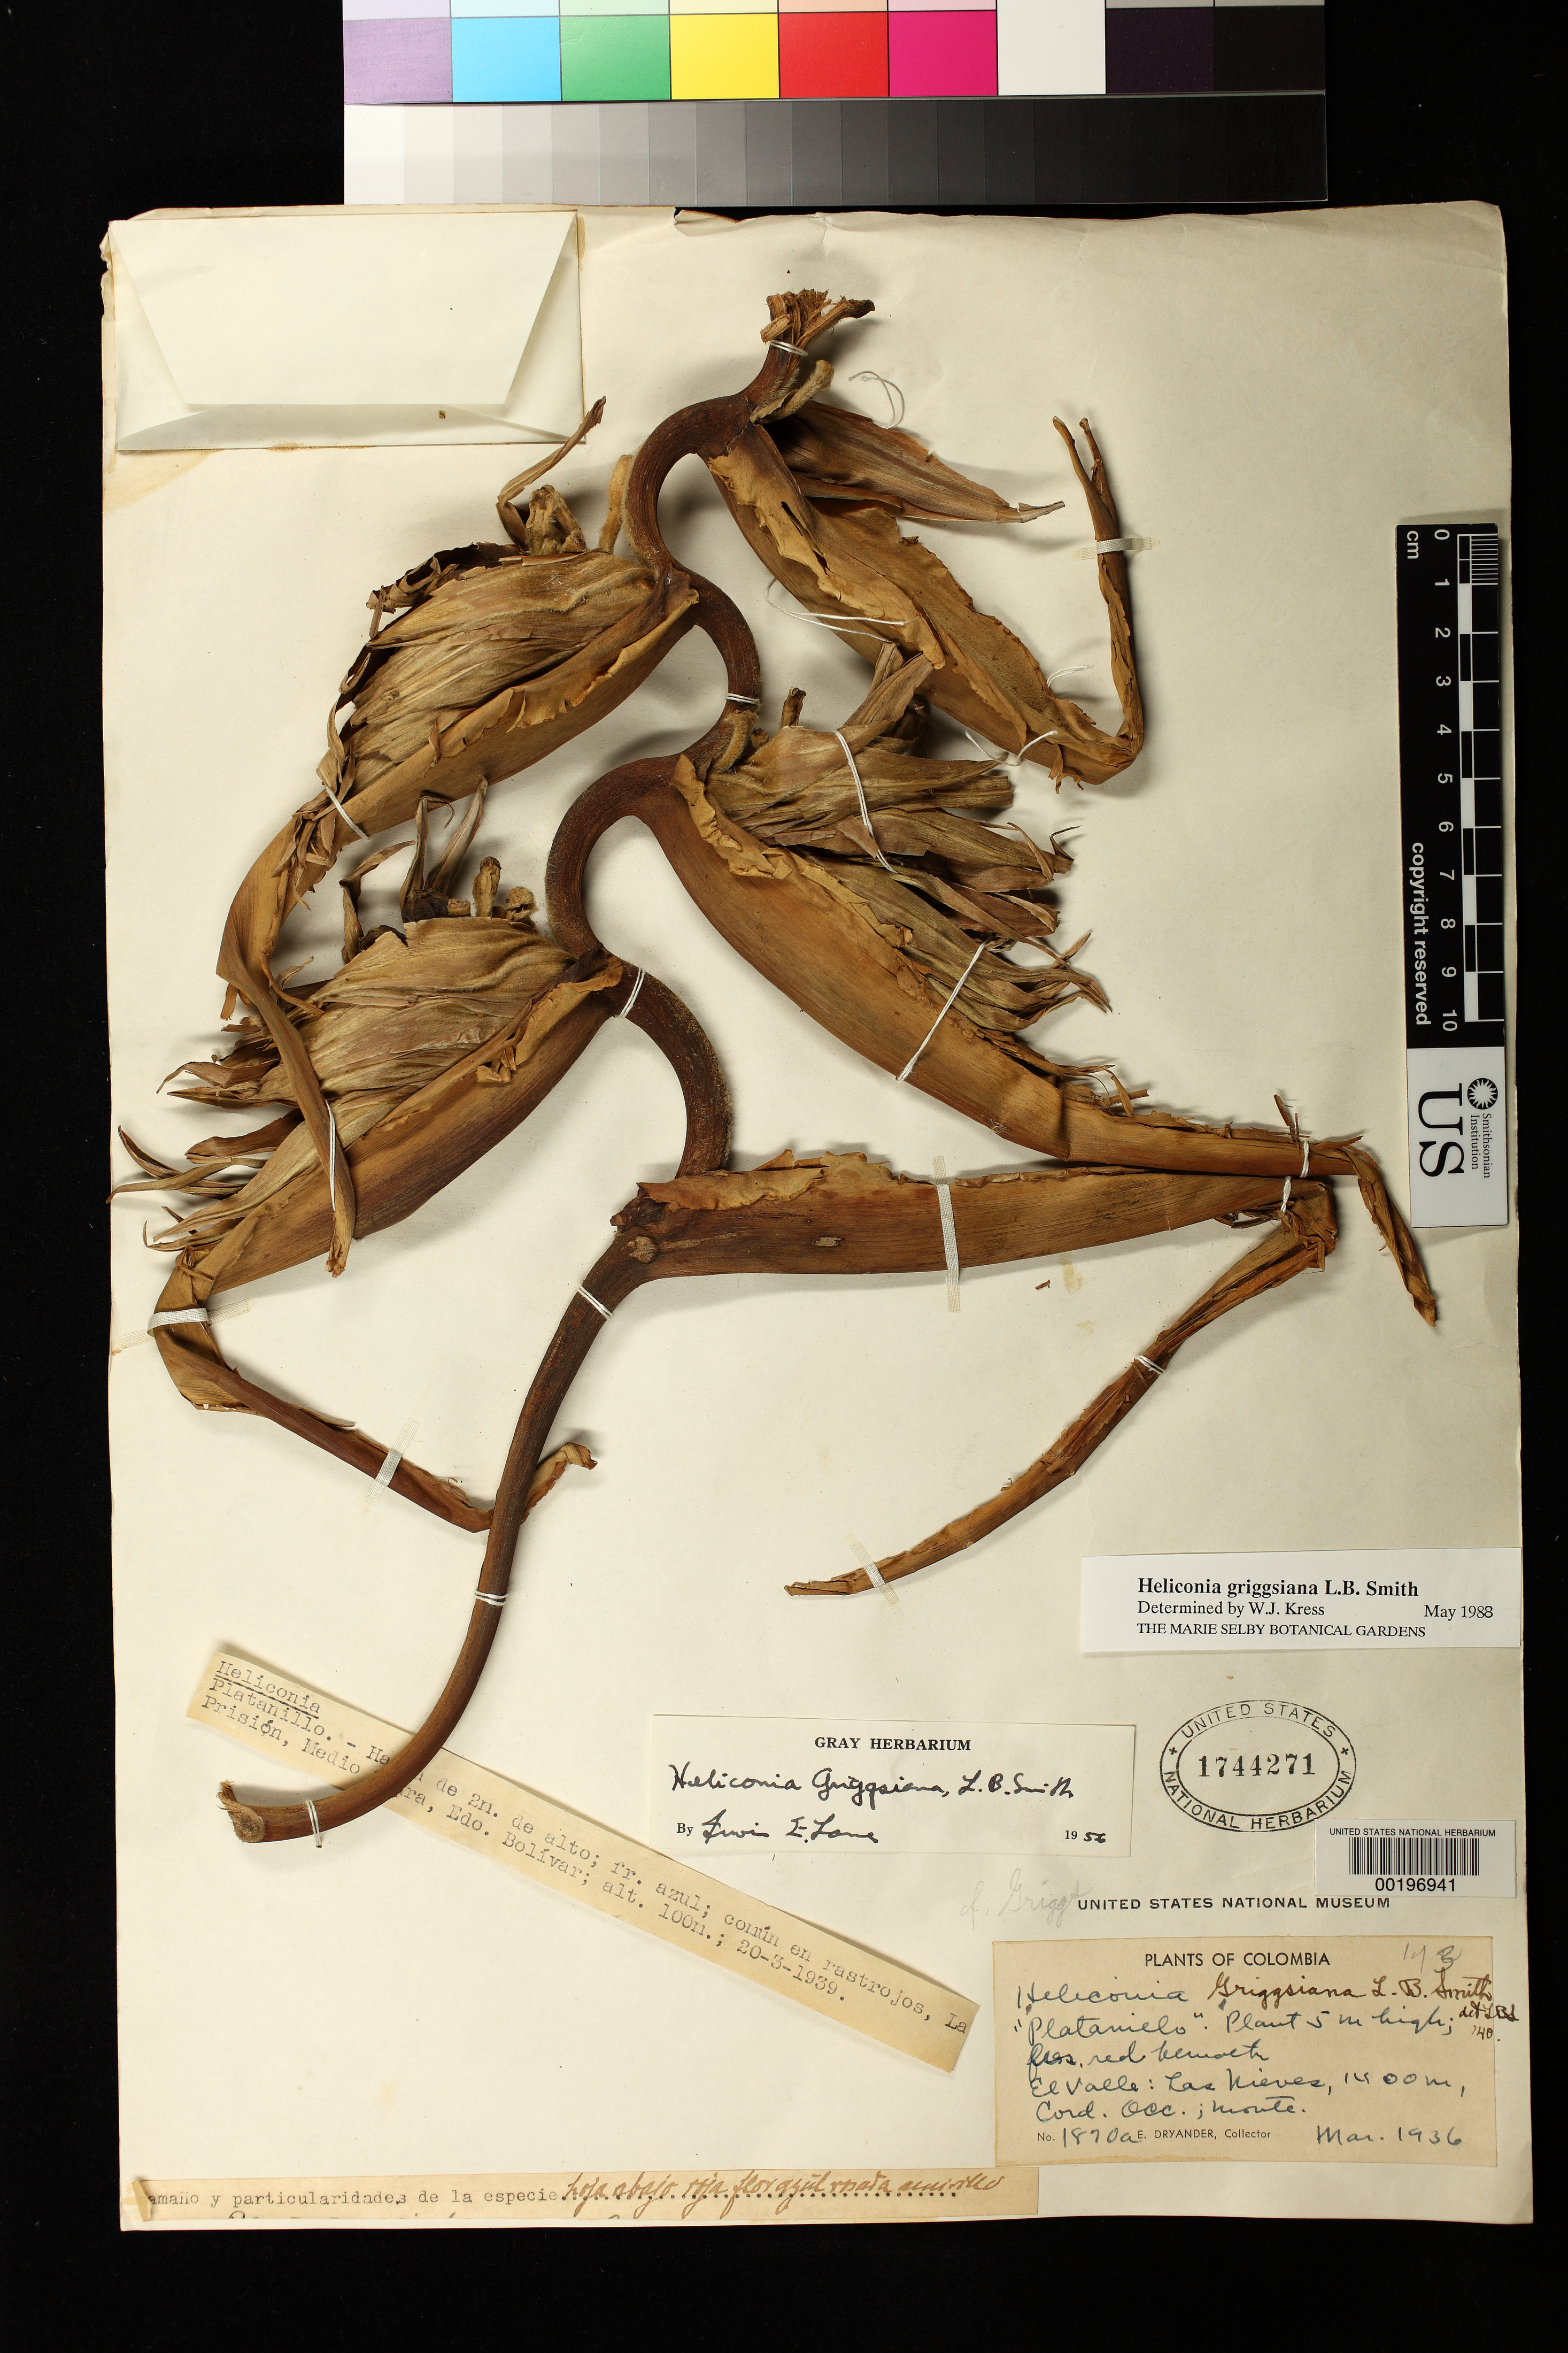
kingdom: Plantae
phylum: Tracheophyta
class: Liliopsida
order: Zingiberales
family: Heliconiaceae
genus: Heliconia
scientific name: Heliconia griggsiana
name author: L.B. Sm.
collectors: E. I. Dryander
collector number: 1870a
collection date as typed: Mar 1936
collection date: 1936-03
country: Colombia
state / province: Valle del Cauca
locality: Las Nieves, Cord. Occ.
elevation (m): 1400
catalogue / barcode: US 1744271